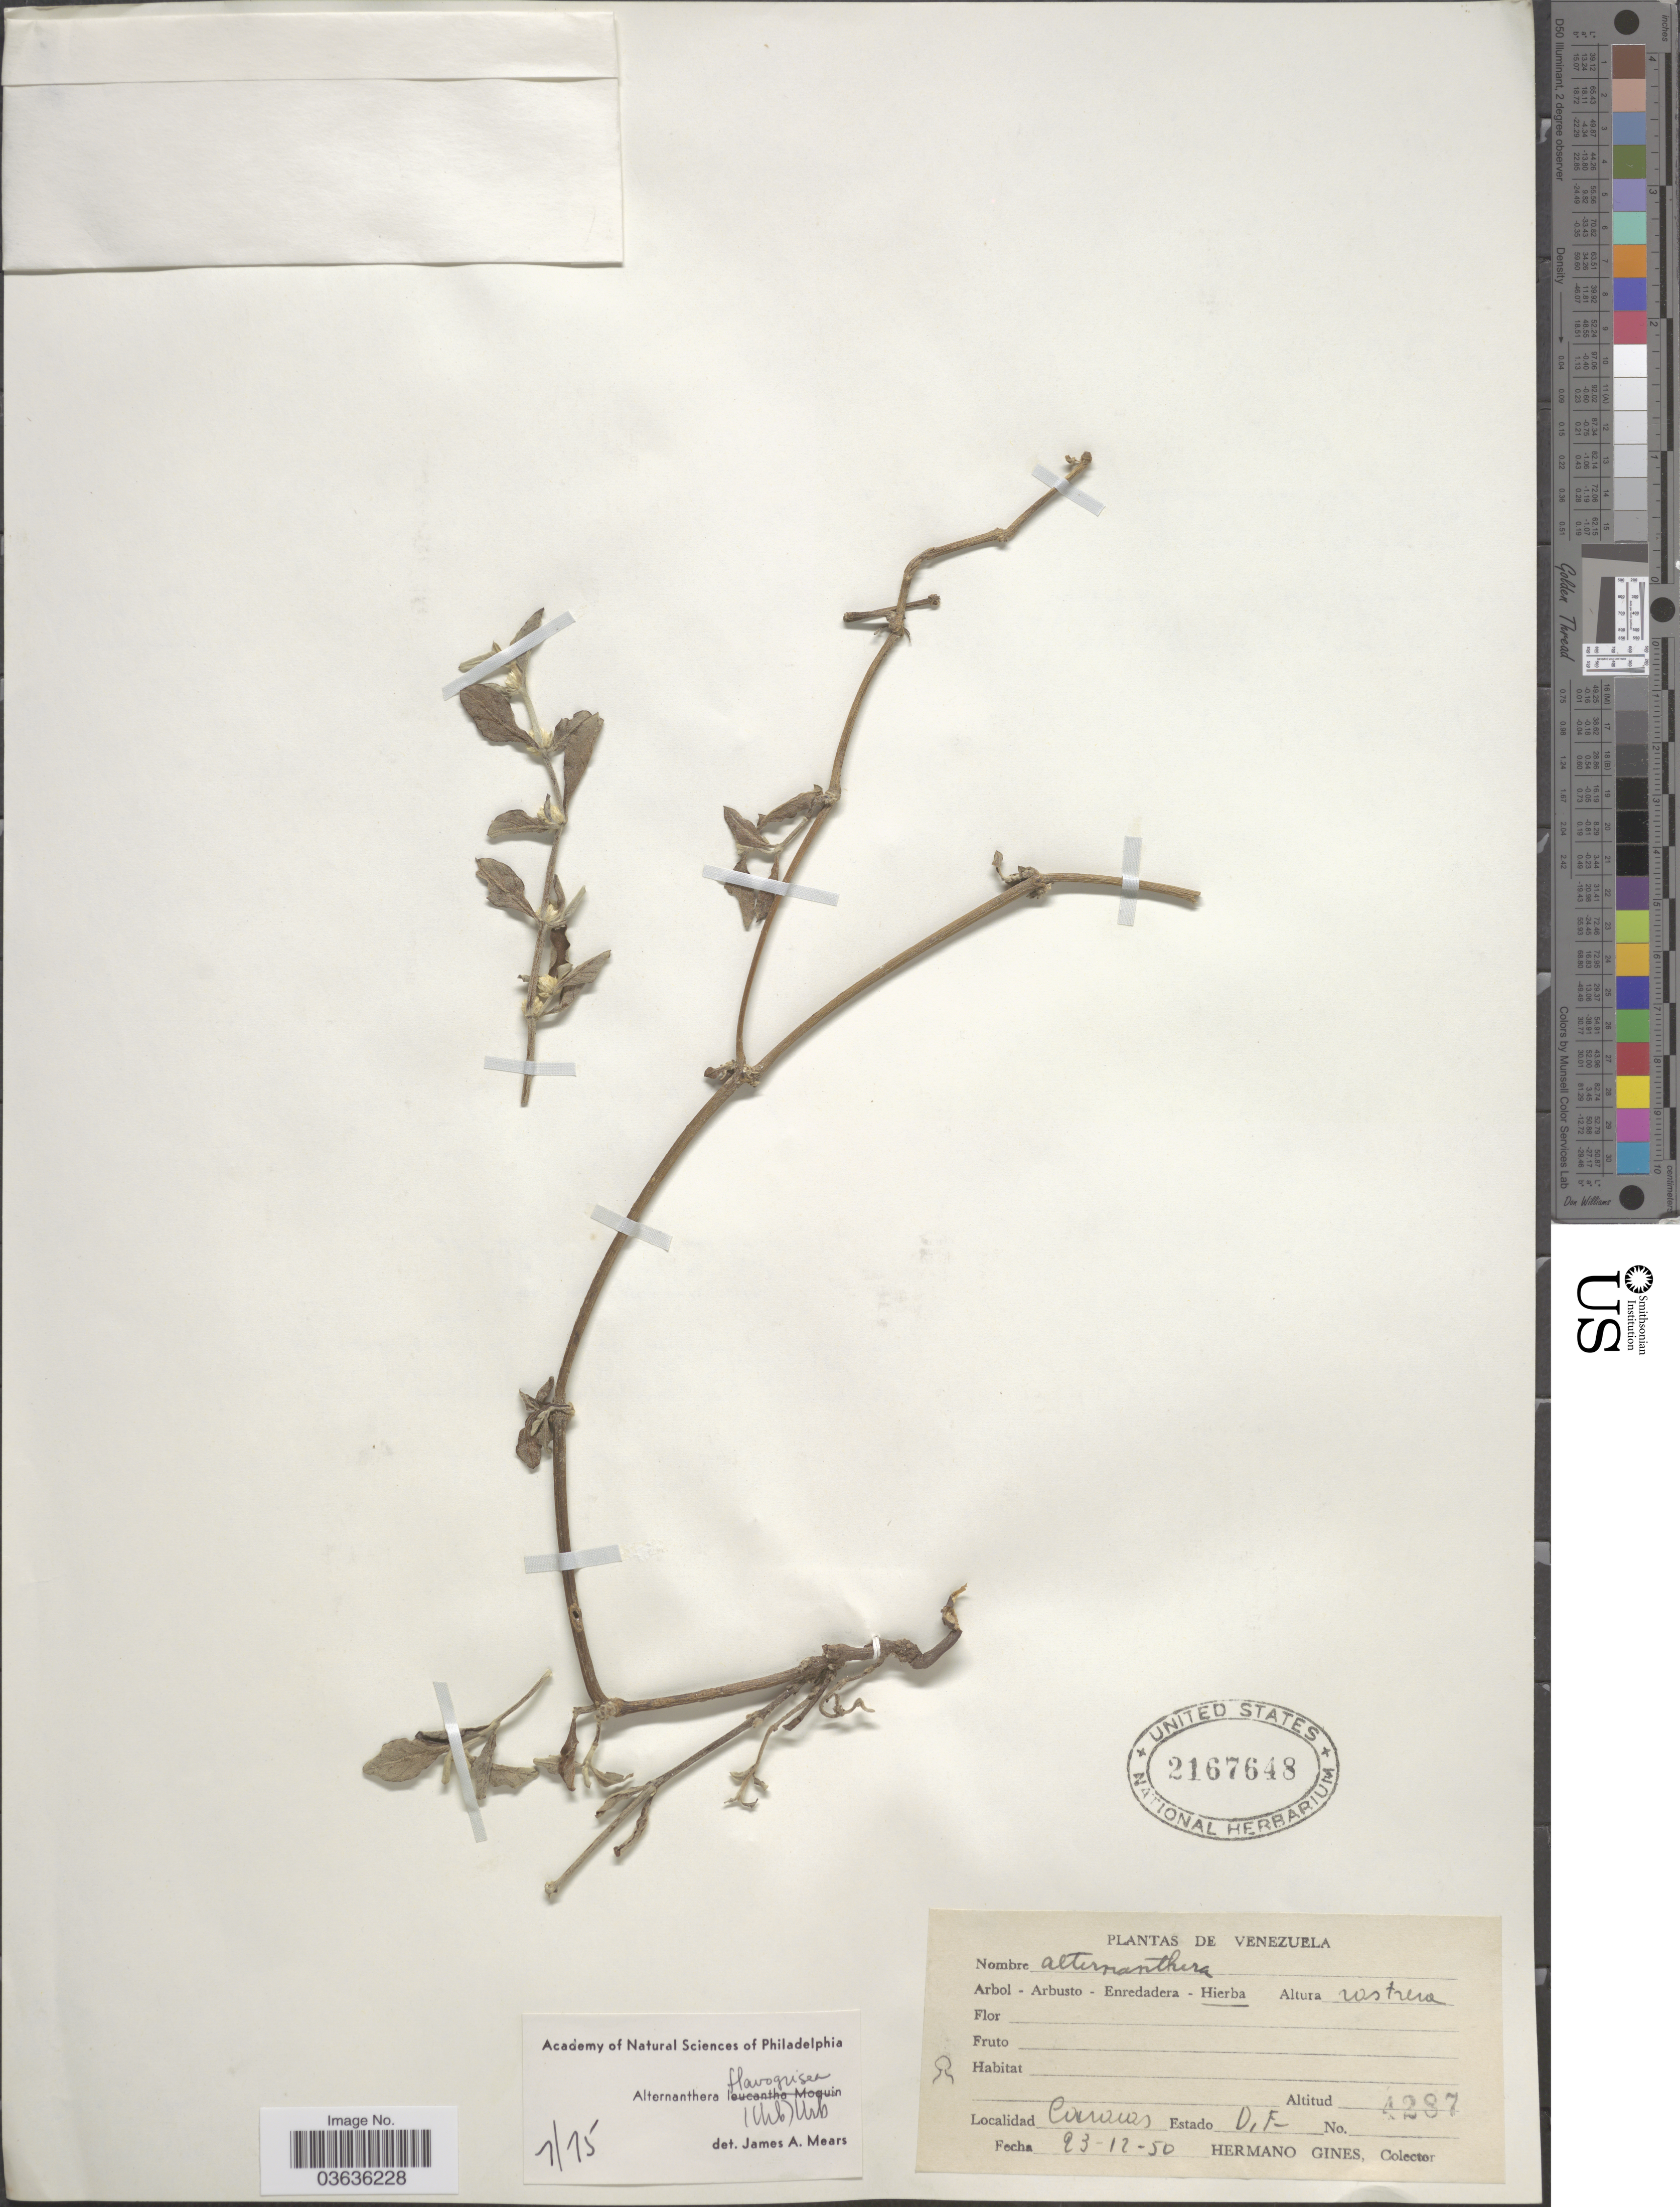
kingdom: Plantae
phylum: Tracheophyta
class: Magnoliopsida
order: Caryophyllales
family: Amaranthaceae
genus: Alternanthera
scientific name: Alternanthera flavogrisea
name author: Urb.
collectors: Bro. Gines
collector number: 4287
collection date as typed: Transcribed d/m/y: 23/12/50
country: Venezuela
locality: Caracas. Estado D. F.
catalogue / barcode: US 2167648